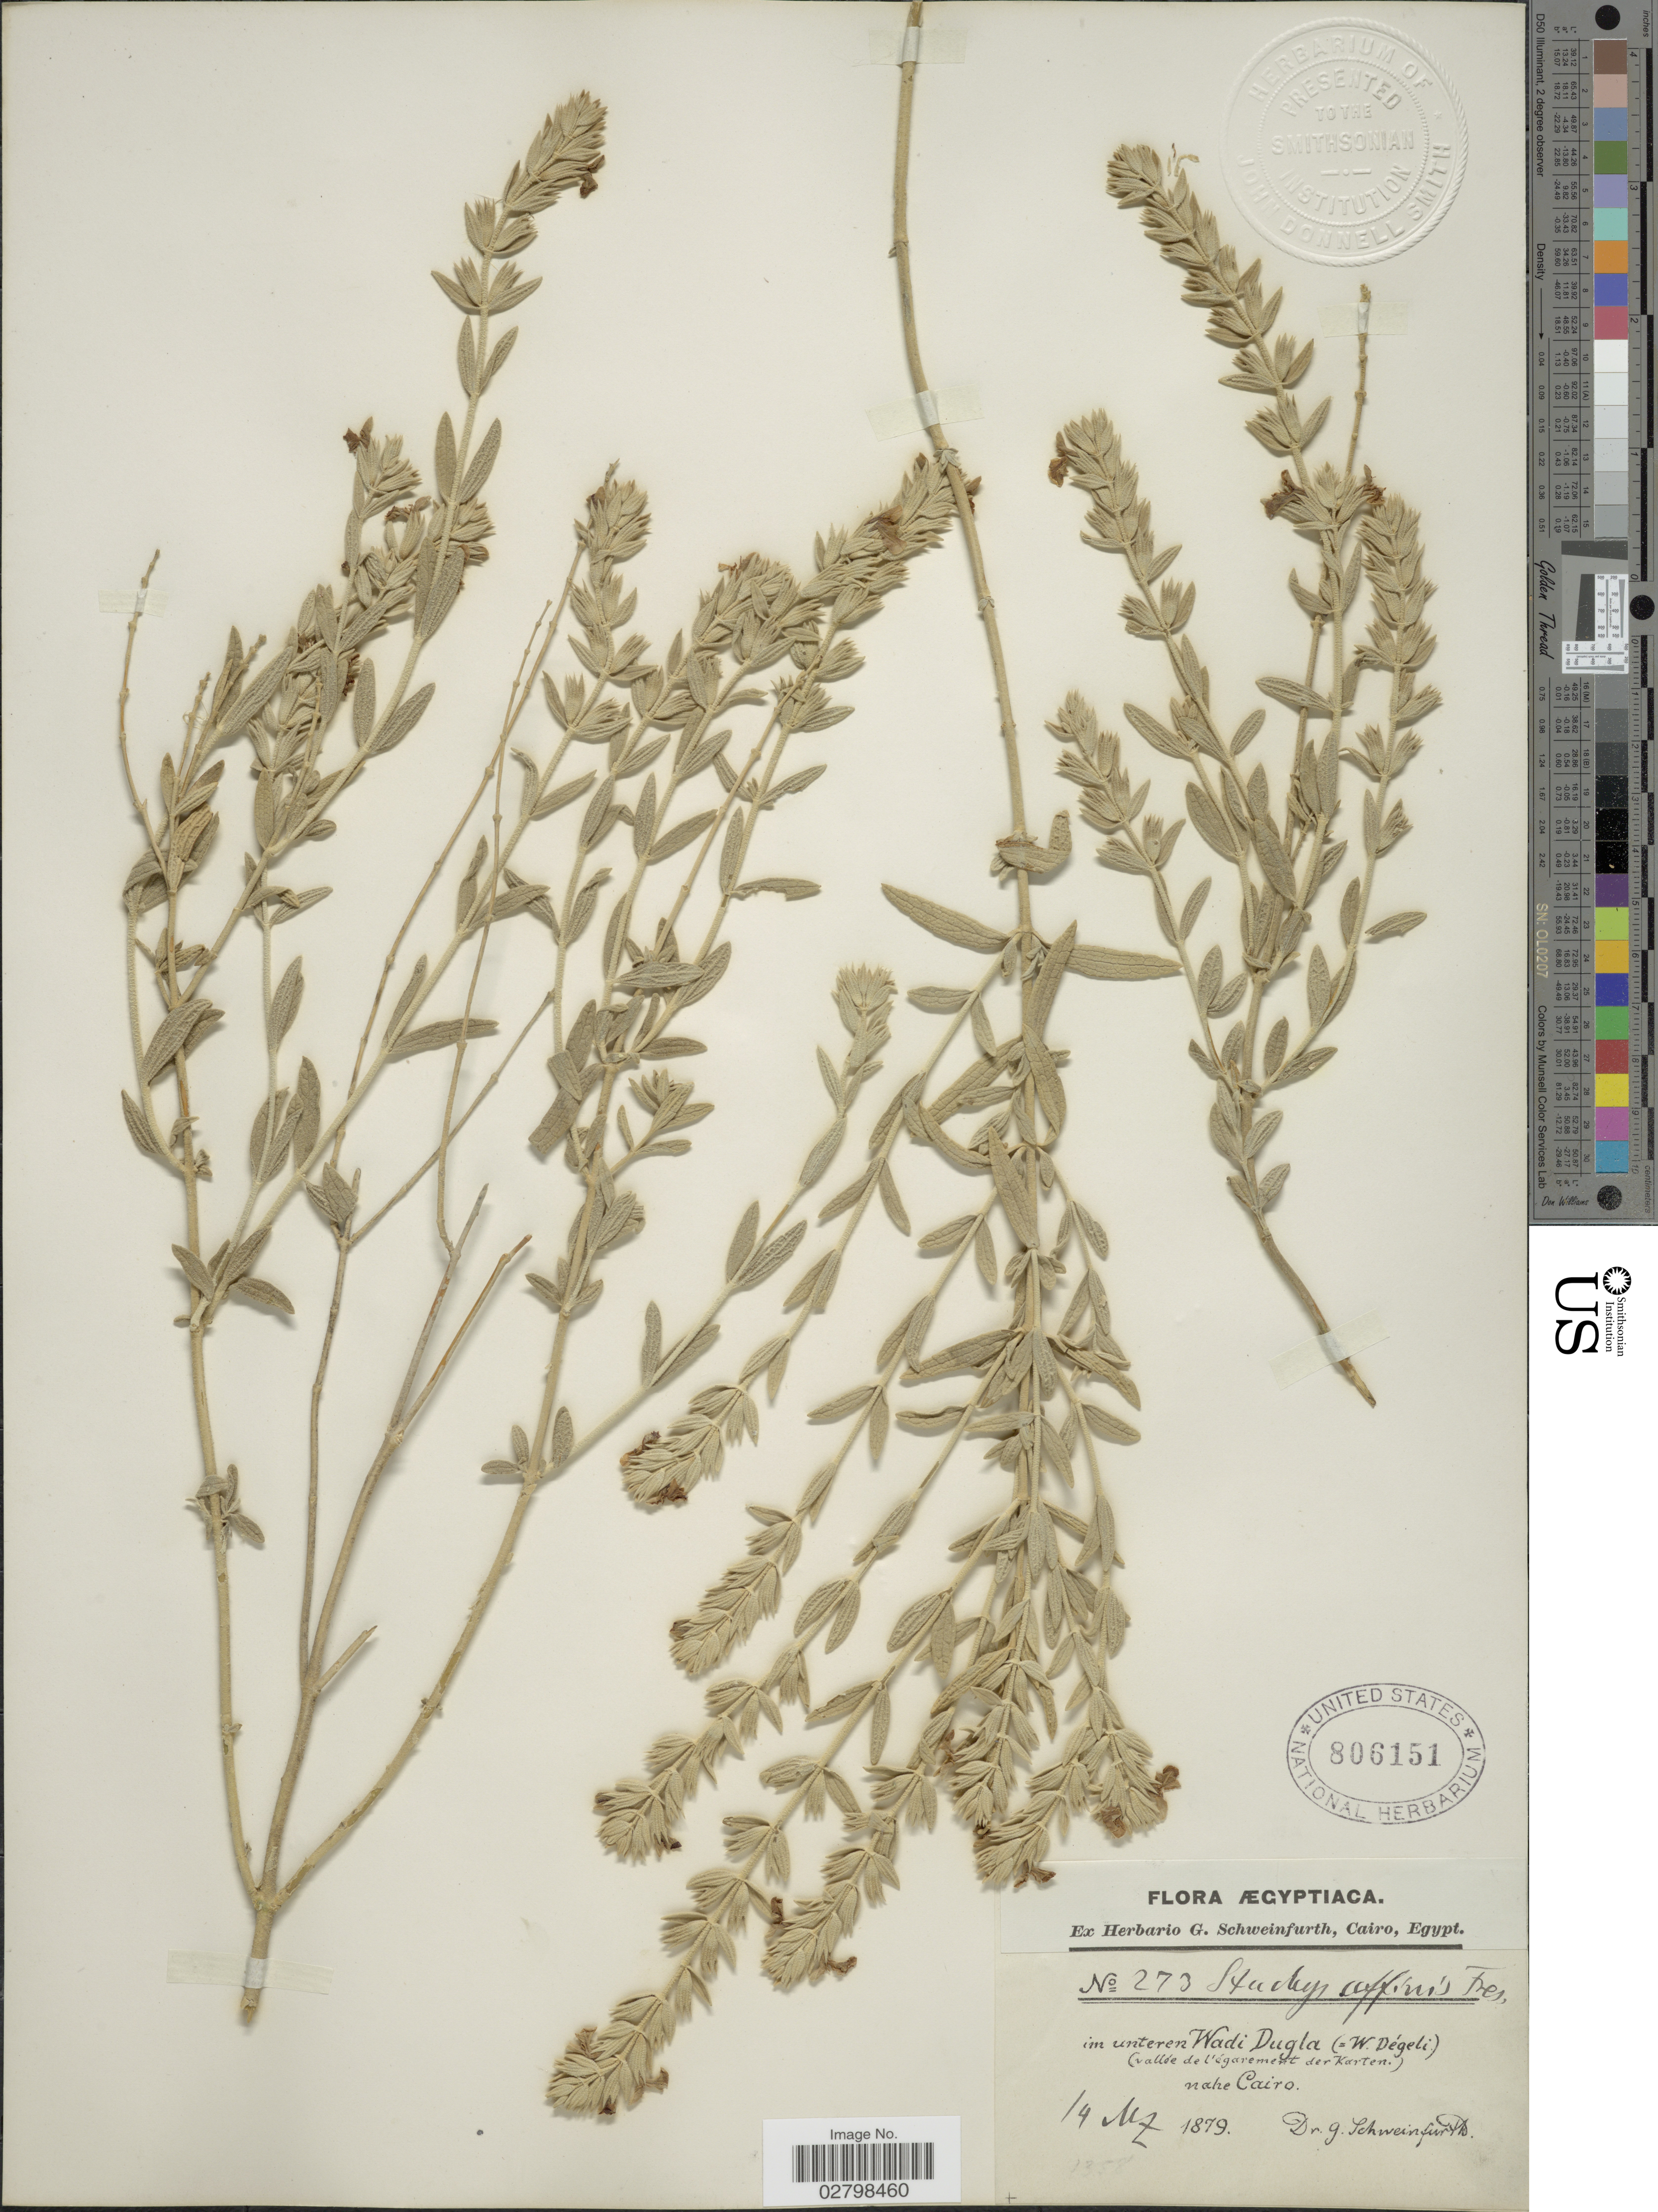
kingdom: Plantae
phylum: Tracheophyta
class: Magnoliopsida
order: Lamiales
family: Lamiaceae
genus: Stachys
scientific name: Stachys affinis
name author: Bunge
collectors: G. A. Schweinfurth (herbarium)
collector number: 273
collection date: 1879-05-14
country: Egypt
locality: Im unteren Wadi Dugla (= W. Dégeli). (vallée de l'égarement der Karten) nahe Cairo.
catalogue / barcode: US 806151